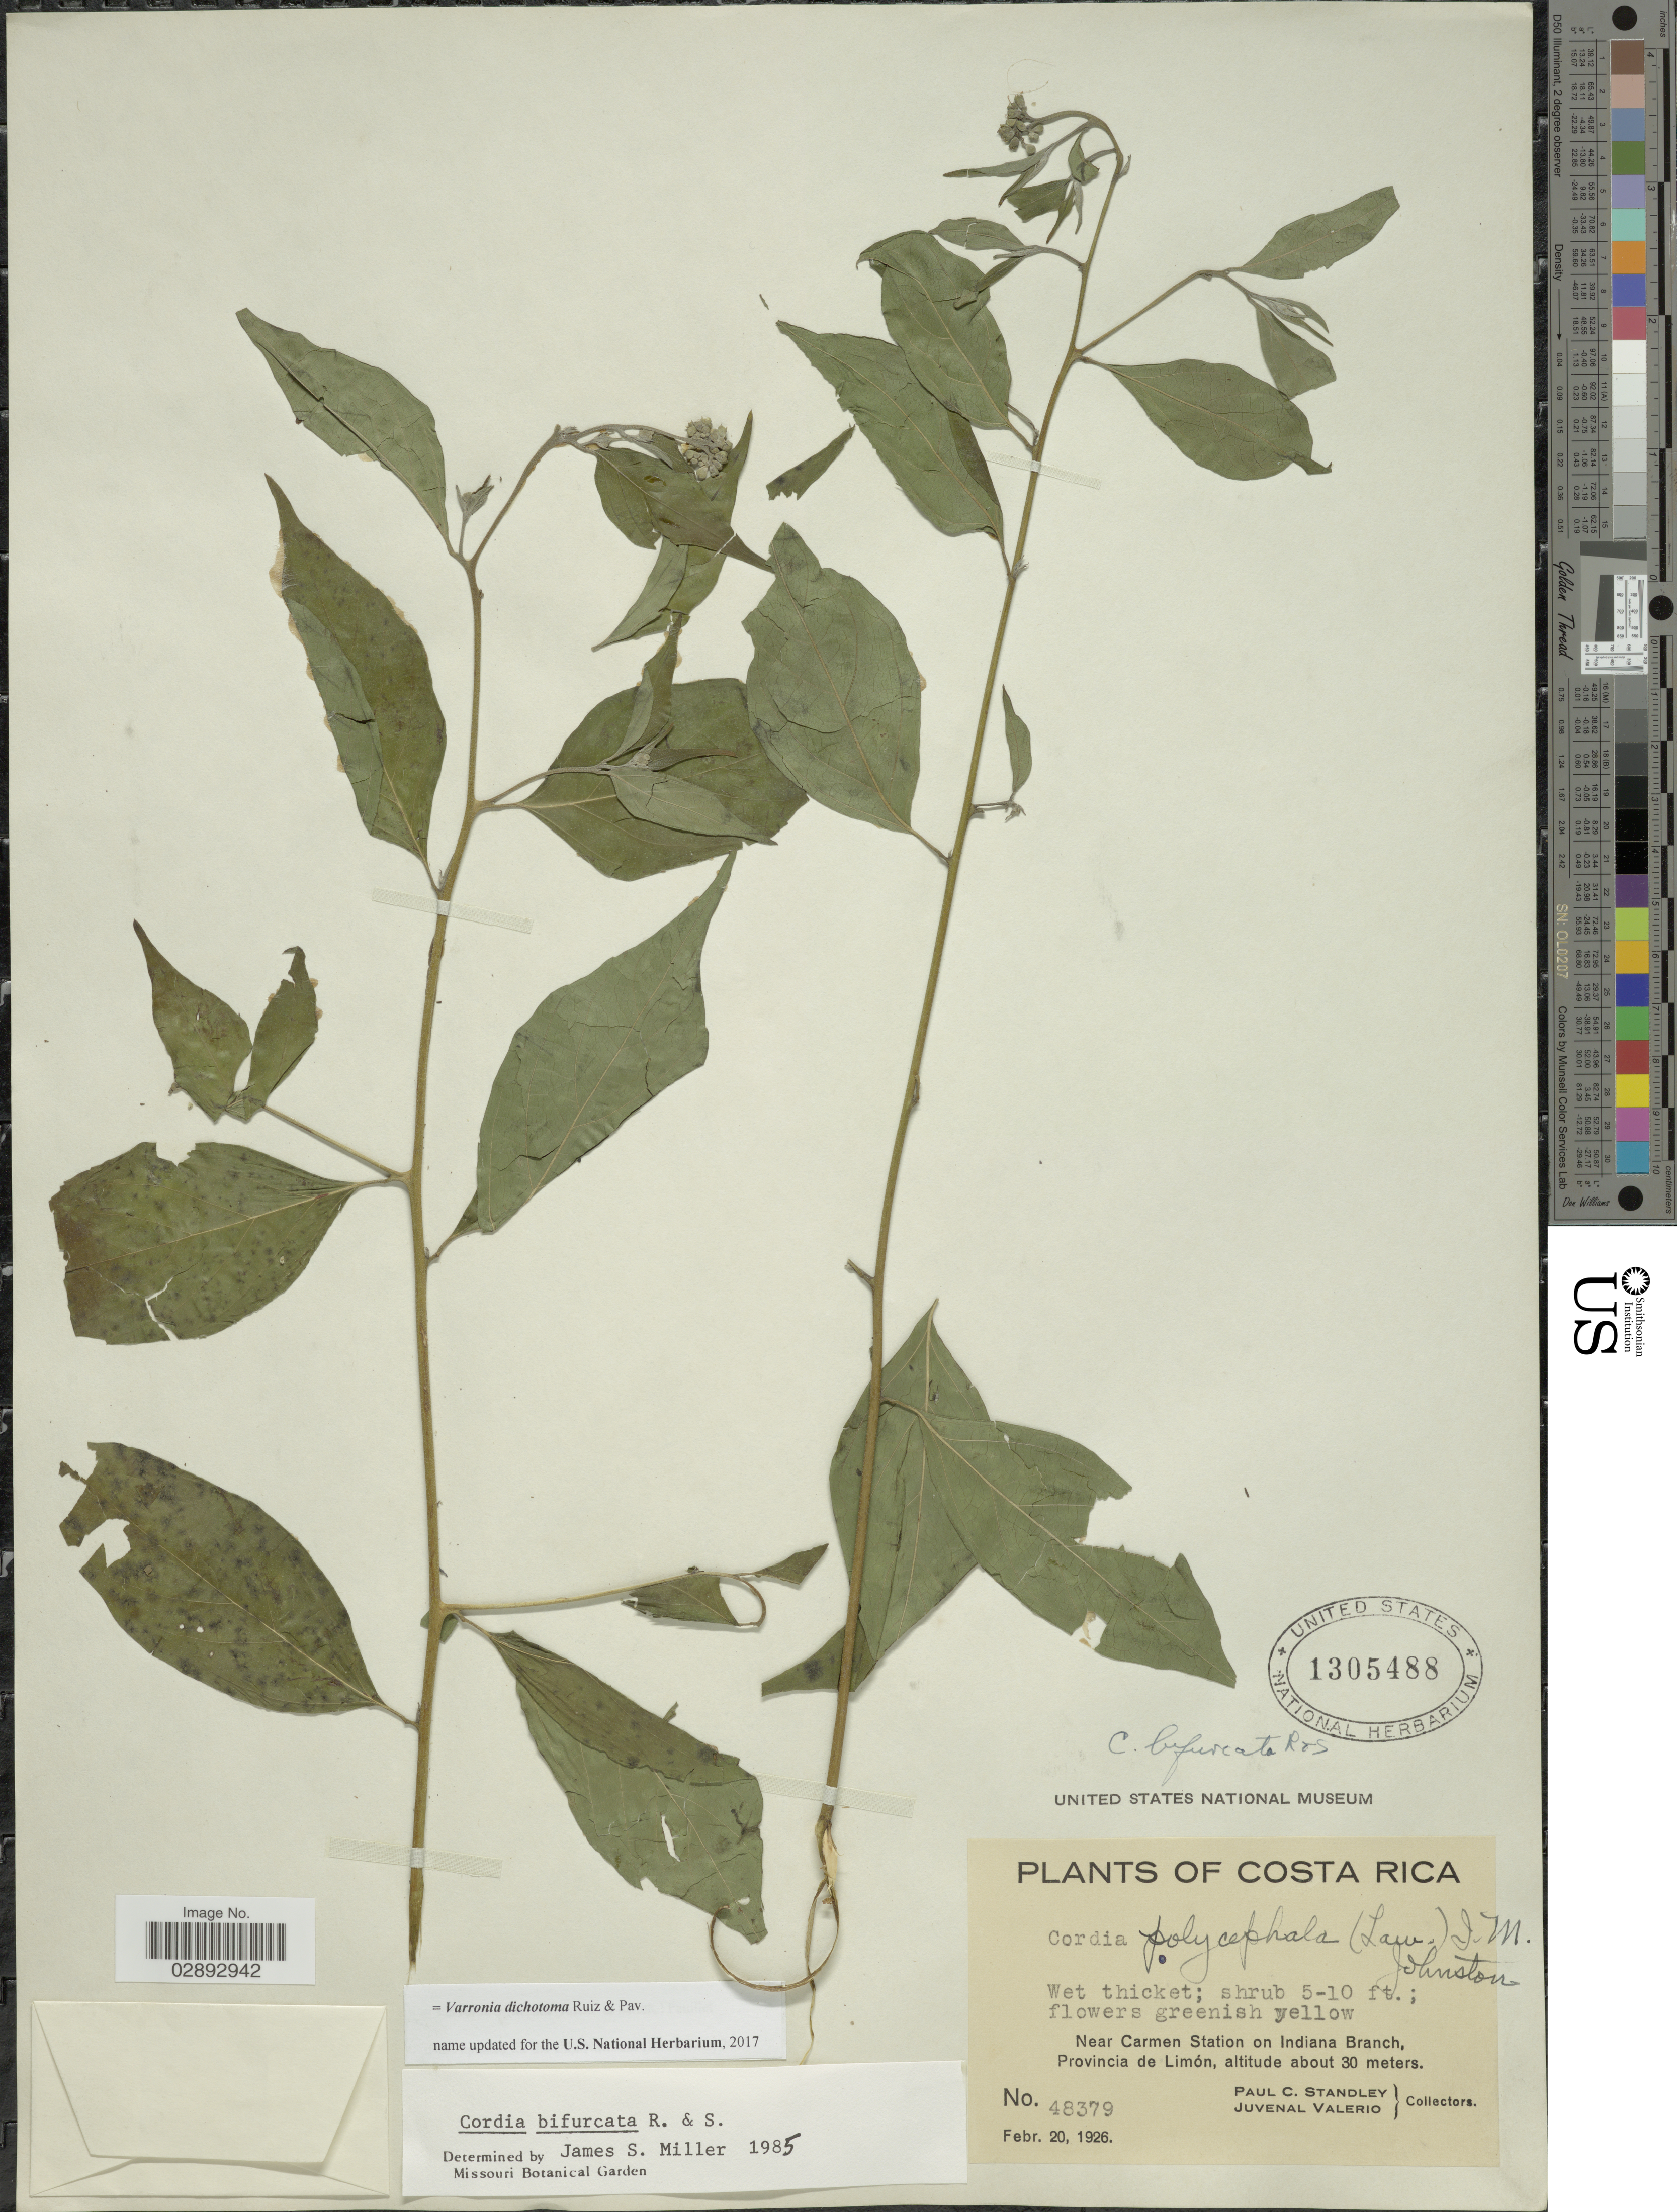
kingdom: Plantae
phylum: Tracheophyta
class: Magnoliopsida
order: Boraginales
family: Cordiaceae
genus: Varronia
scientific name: Varronia dichotoma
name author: Ruiz & Pav.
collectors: P. C. Standley & J. Valerio R.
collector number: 48379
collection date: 1926-02-20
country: Costa Rica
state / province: Limón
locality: Near Carmen Station on Indiana Branch, Provincia de Limón.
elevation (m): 30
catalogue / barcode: US 1305488